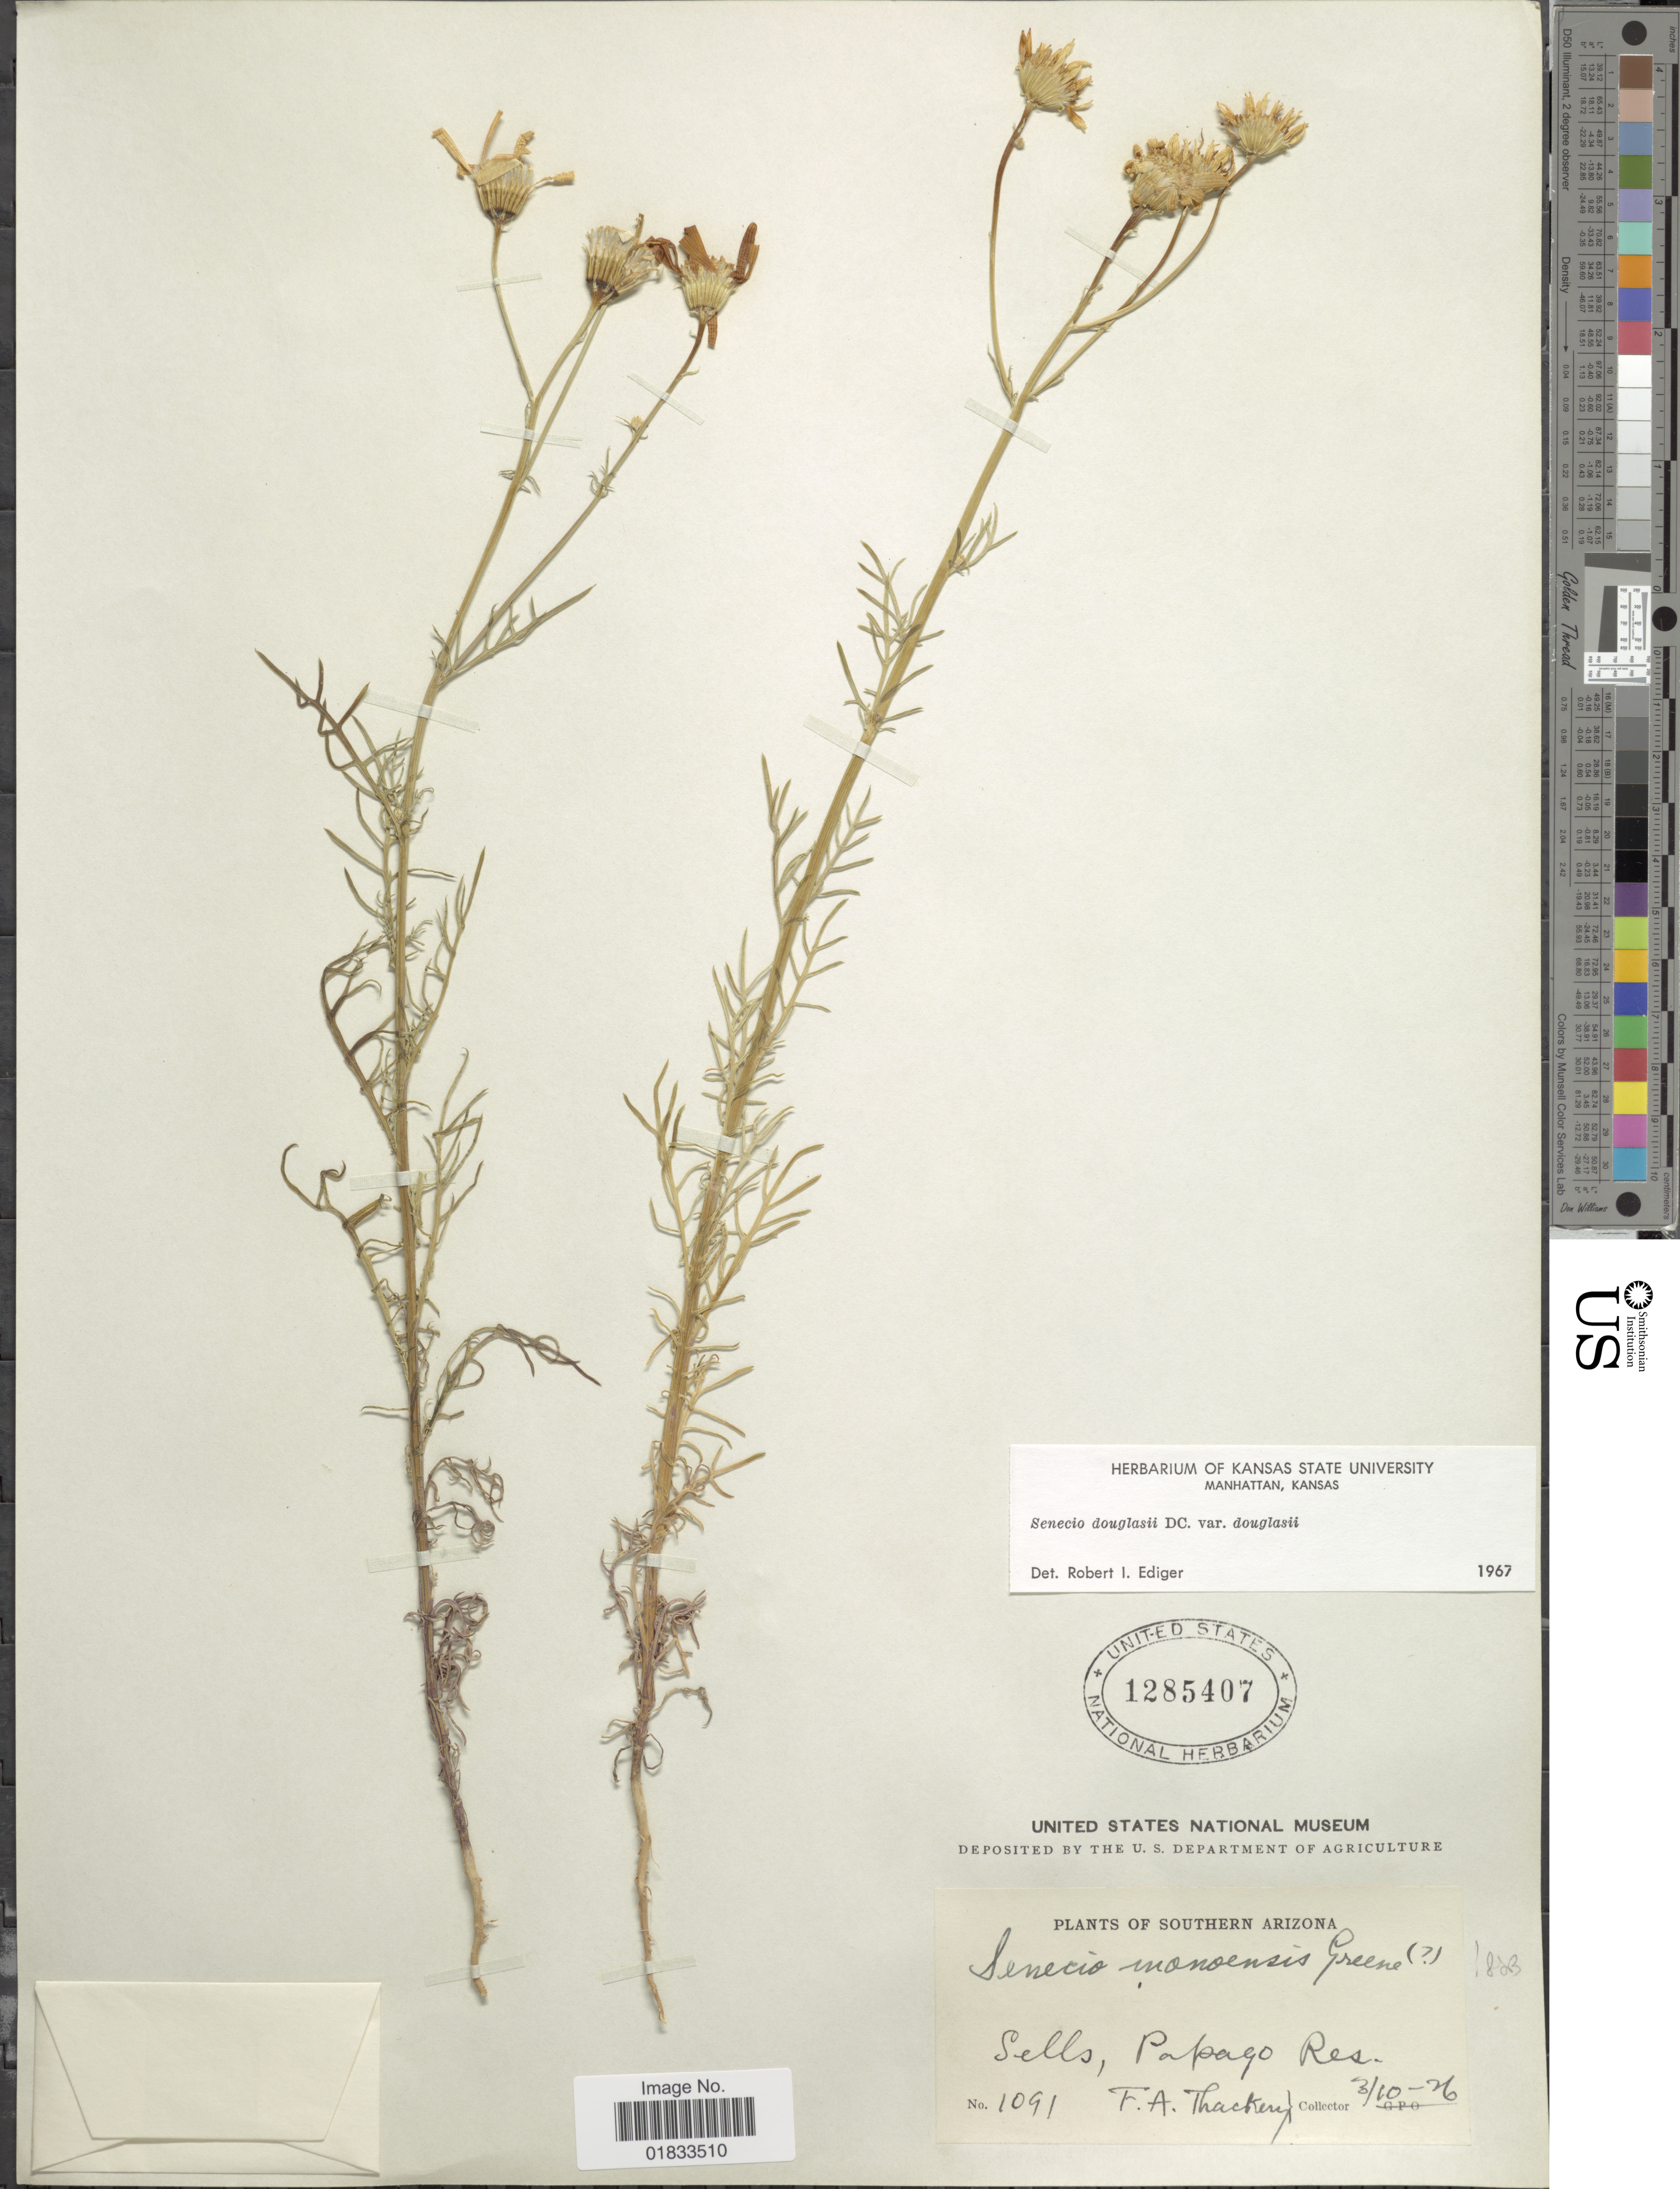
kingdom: Plantae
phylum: Tracheophyta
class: Magnoliopsida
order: Asterales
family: Asteraceae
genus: Senecio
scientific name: Senecio flaccidus var. douglasii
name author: (DC.) B.L. Turner & T.M. Barkley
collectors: F. Thackery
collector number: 1091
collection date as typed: Transcribed d/m/y: 10/3/26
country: United States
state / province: Arizona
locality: Southern Arizona, Sells, Papago Res.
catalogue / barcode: US 1285407